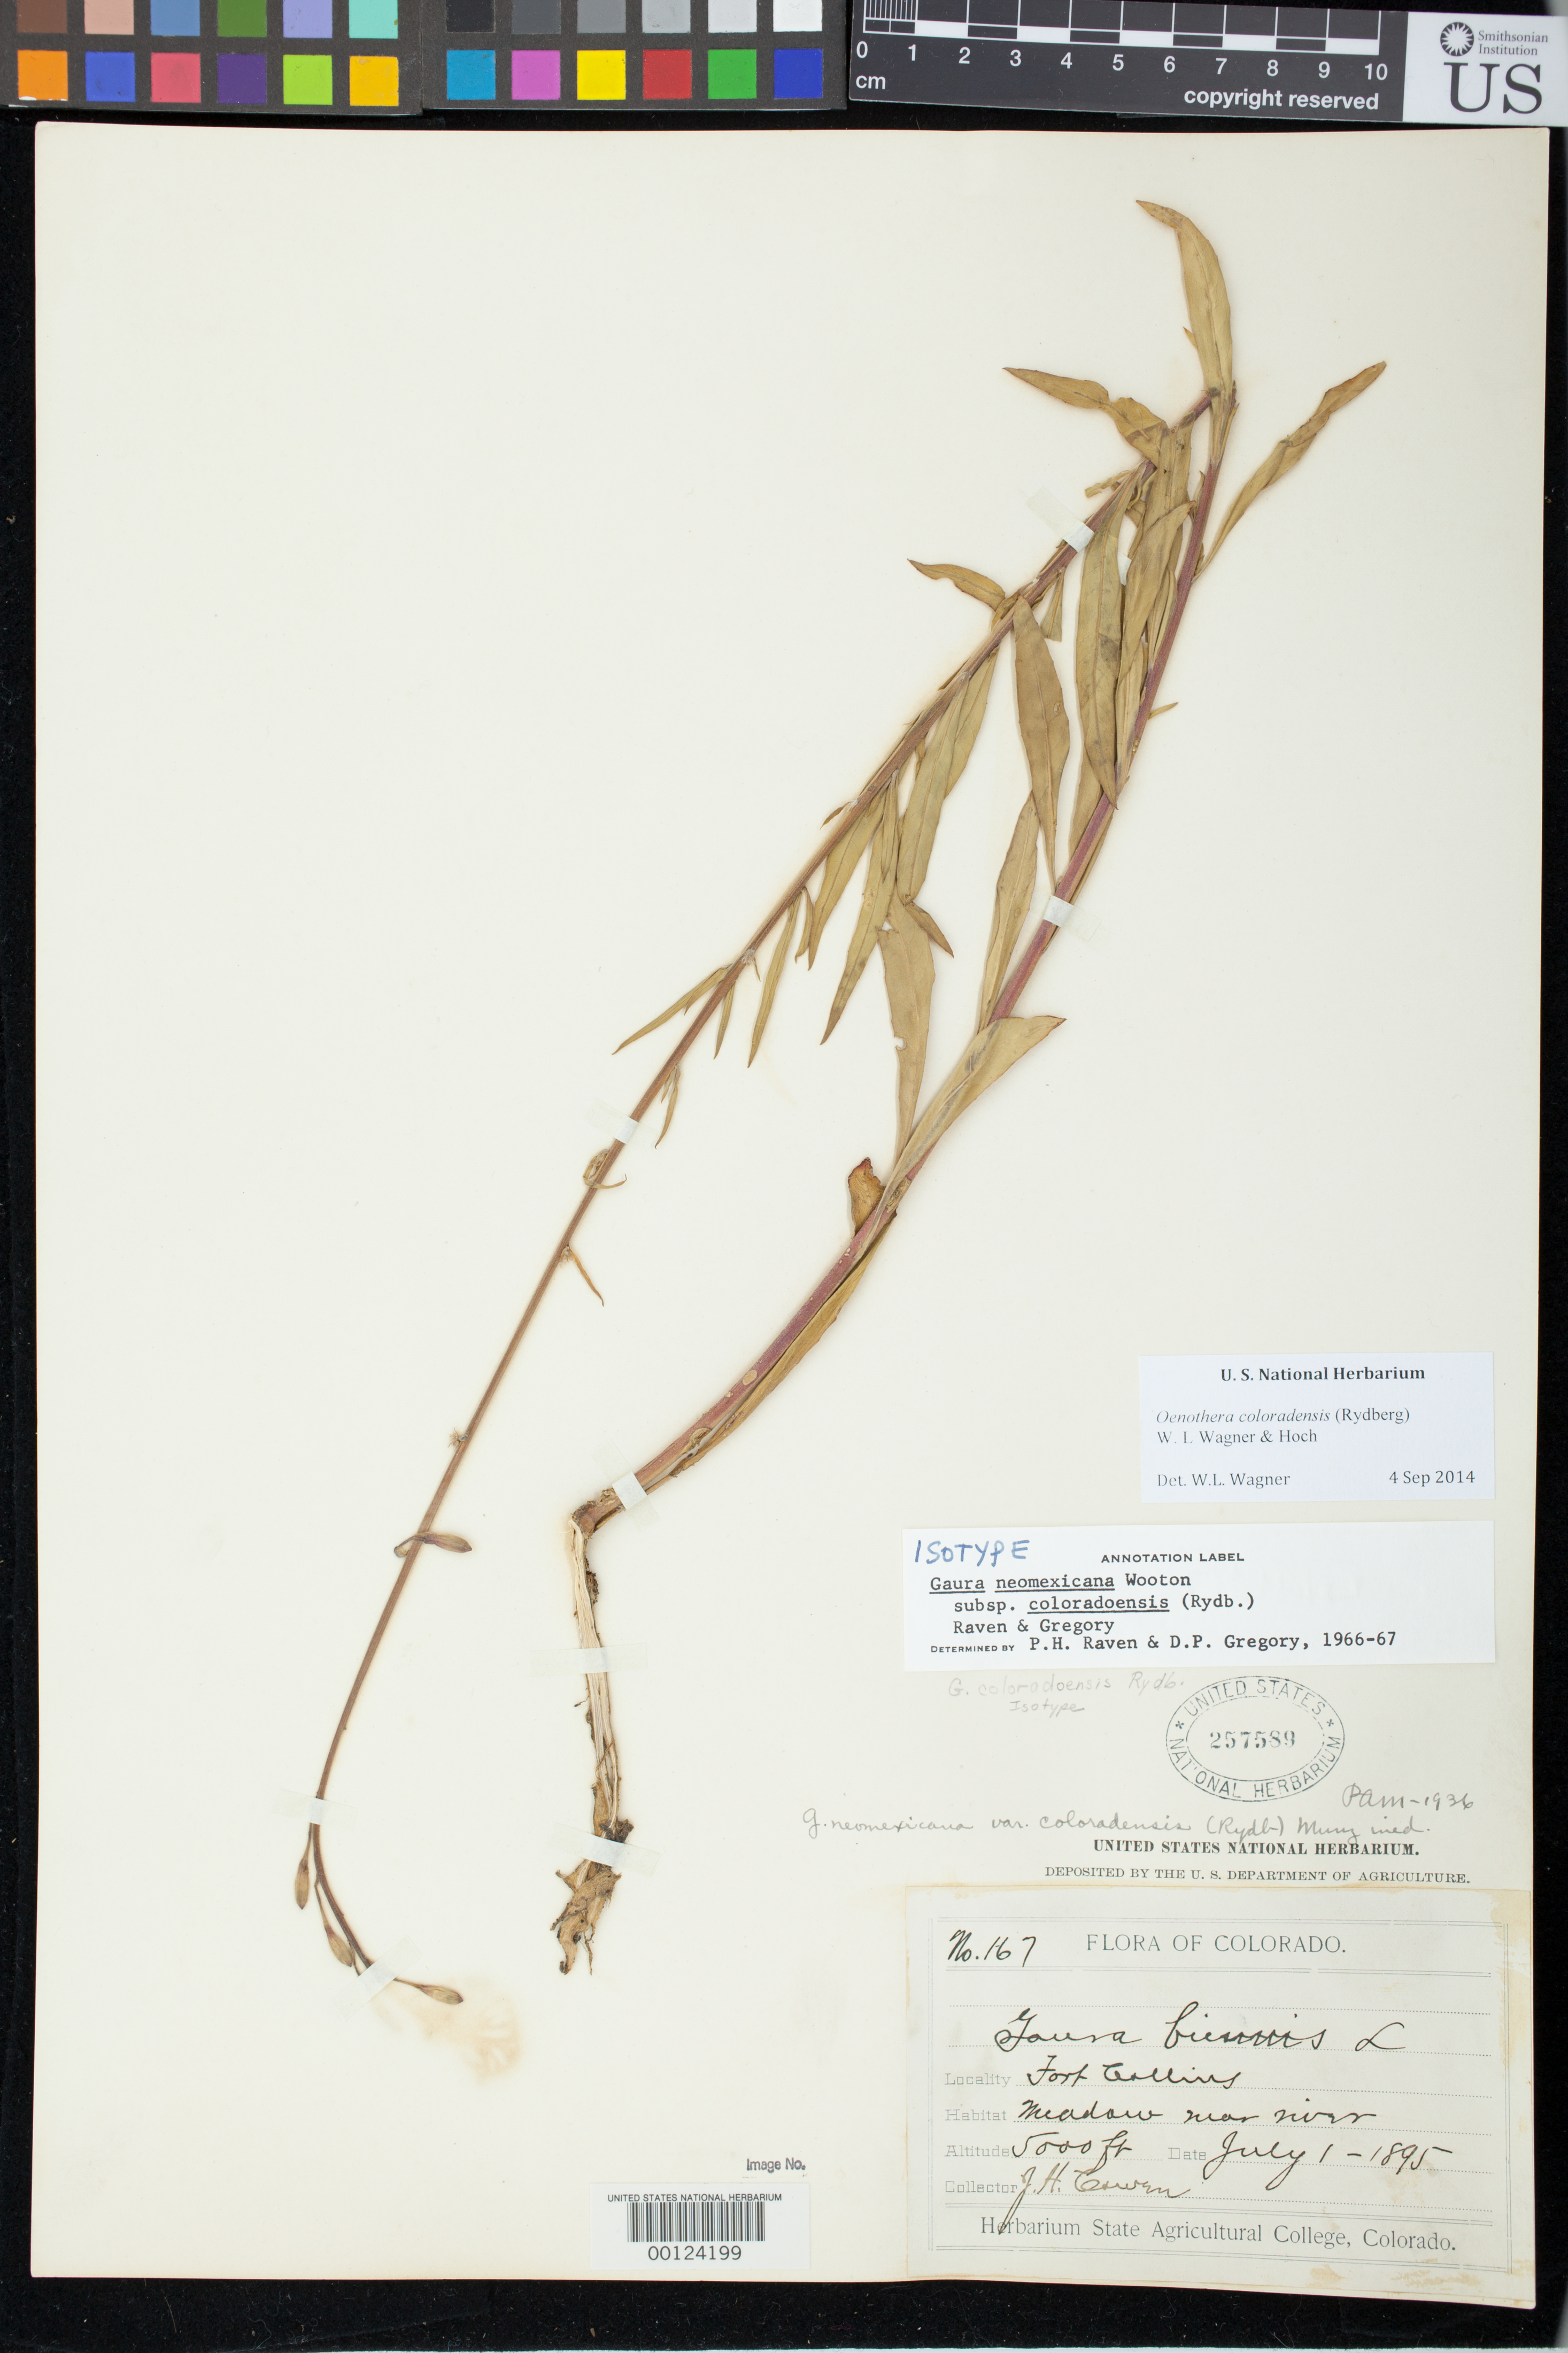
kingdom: Plantae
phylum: Tracheophyta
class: Magnoliopsida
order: Myrtales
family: Onagraceae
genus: Gaura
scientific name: Gaura coloradoensis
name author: Rydb.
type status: Isotype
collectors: J. Cowen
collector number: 167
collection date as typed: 01 Jul 1895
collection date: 1895-07-01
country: United States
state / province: Colorado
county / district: Larimer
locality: Fort Collins.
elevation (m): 1524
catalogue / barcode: US 257589